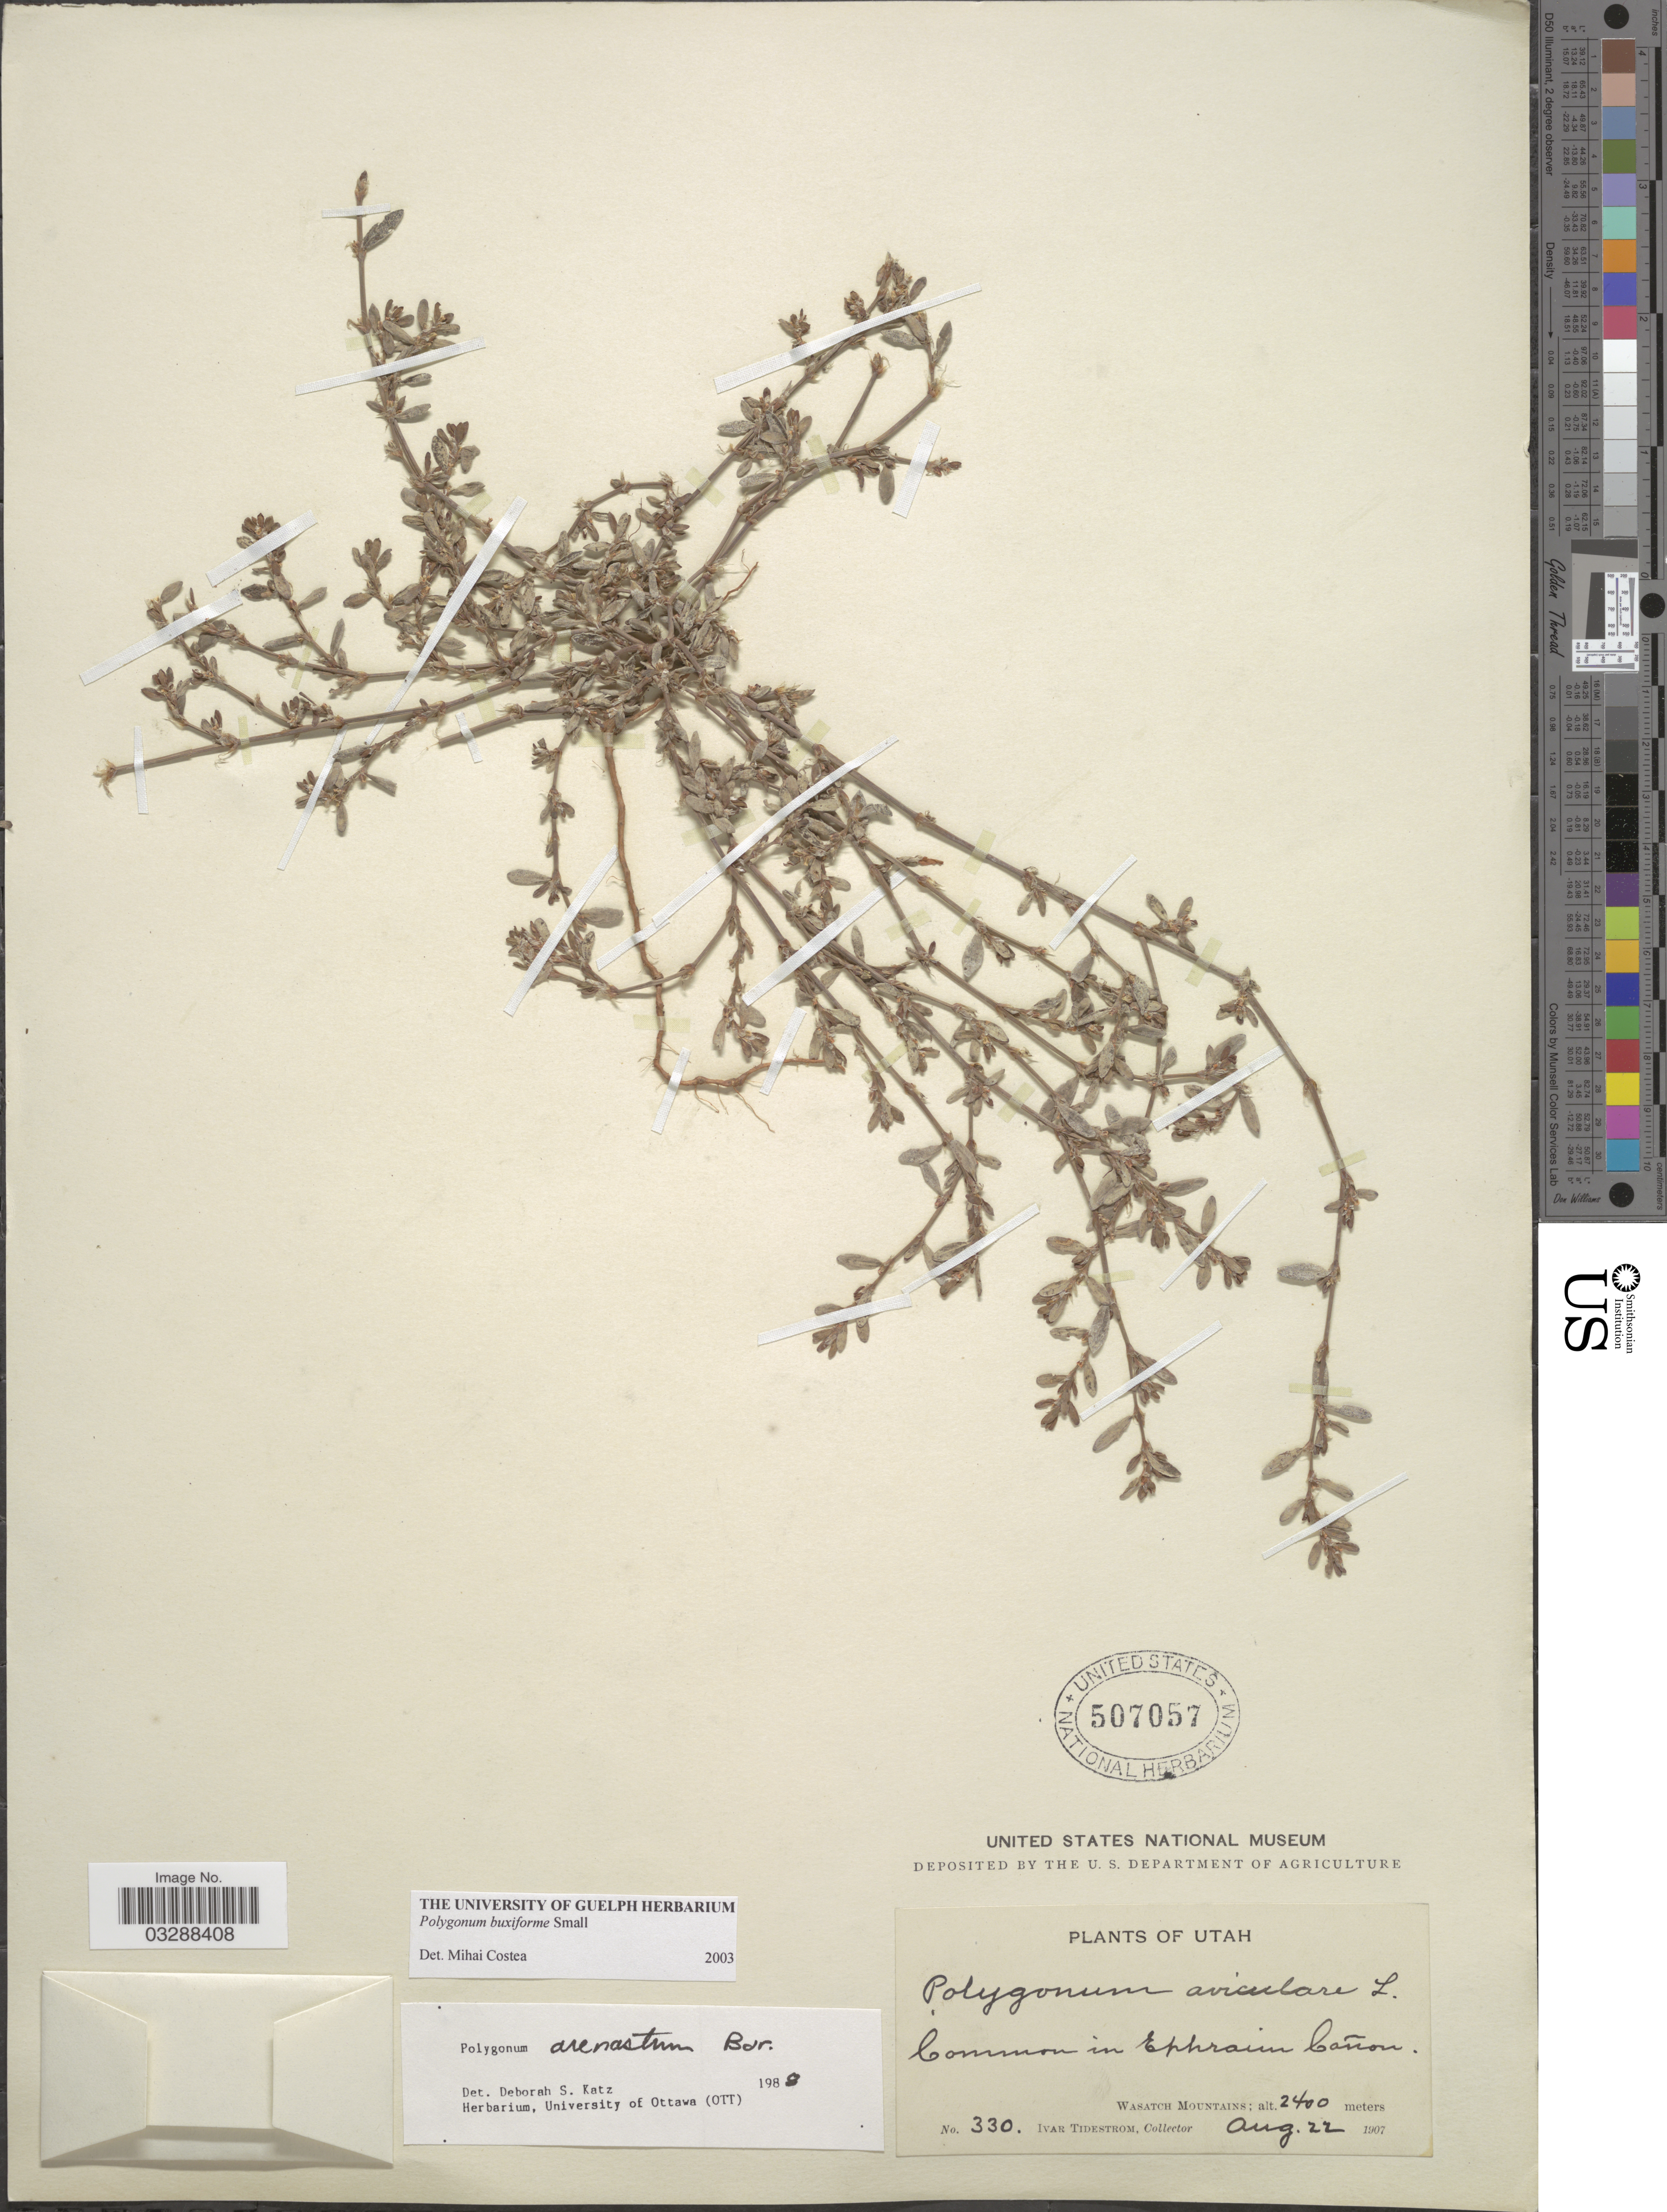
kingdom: Plantae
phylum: Tracheophyta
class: Magnoliopsida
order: Caryophyllales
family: Polygonaceae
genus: Polygonum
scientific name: Polygonum buxiforme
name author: Small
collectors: I. F. Tidestrom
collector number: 330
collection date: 1907-08-22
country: United States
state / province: Utah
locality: Common in Ephraim Cañon, Wasatch Mountains.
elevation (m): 2400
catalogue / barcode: US 507057